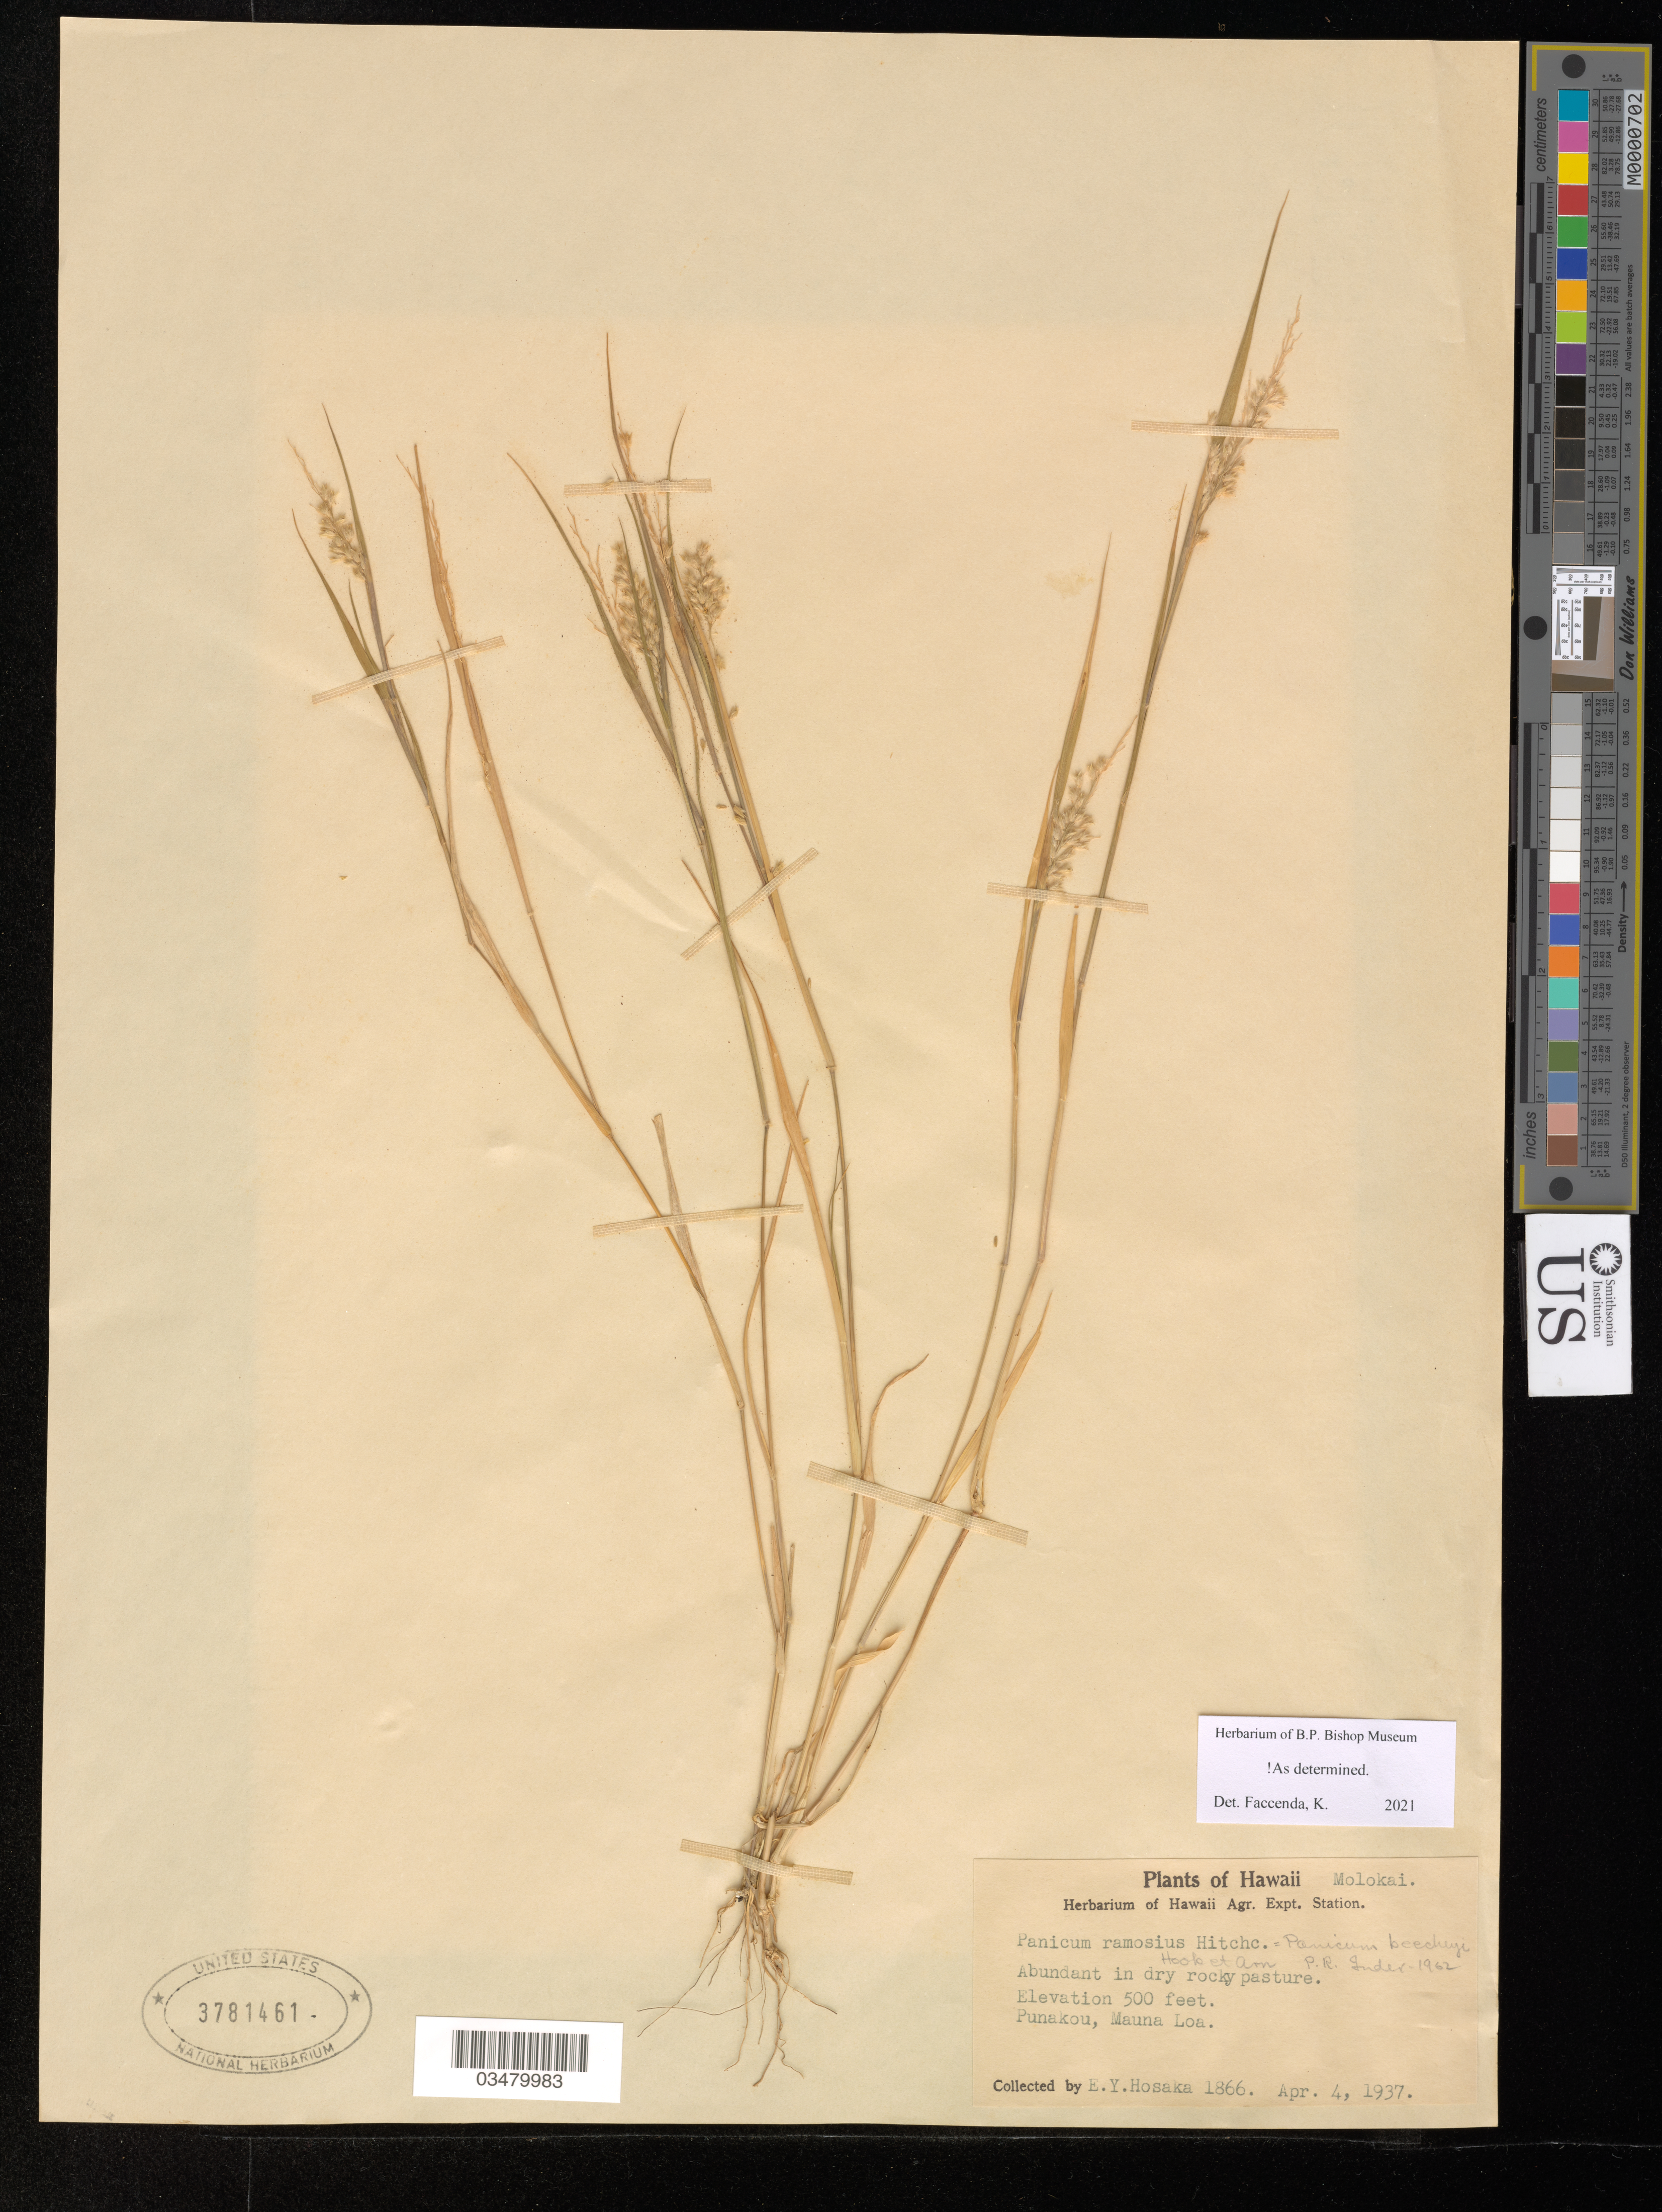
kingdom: Plantae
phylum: Tracheophyta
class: Liliopsida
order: Poales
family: Poaceae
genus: Panicum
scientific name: Panicum ramosius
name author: Hitchc.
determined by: Faccenda, K.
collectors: E. Y. Hosaka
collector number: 1866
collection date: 1937-04-04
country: United States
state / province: Hawaii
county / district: Maui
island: Moloka'i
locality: Punakou, Maunaloa, Molokai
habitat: Dry, rocky pasture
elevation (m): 152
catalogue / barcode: US 3781461